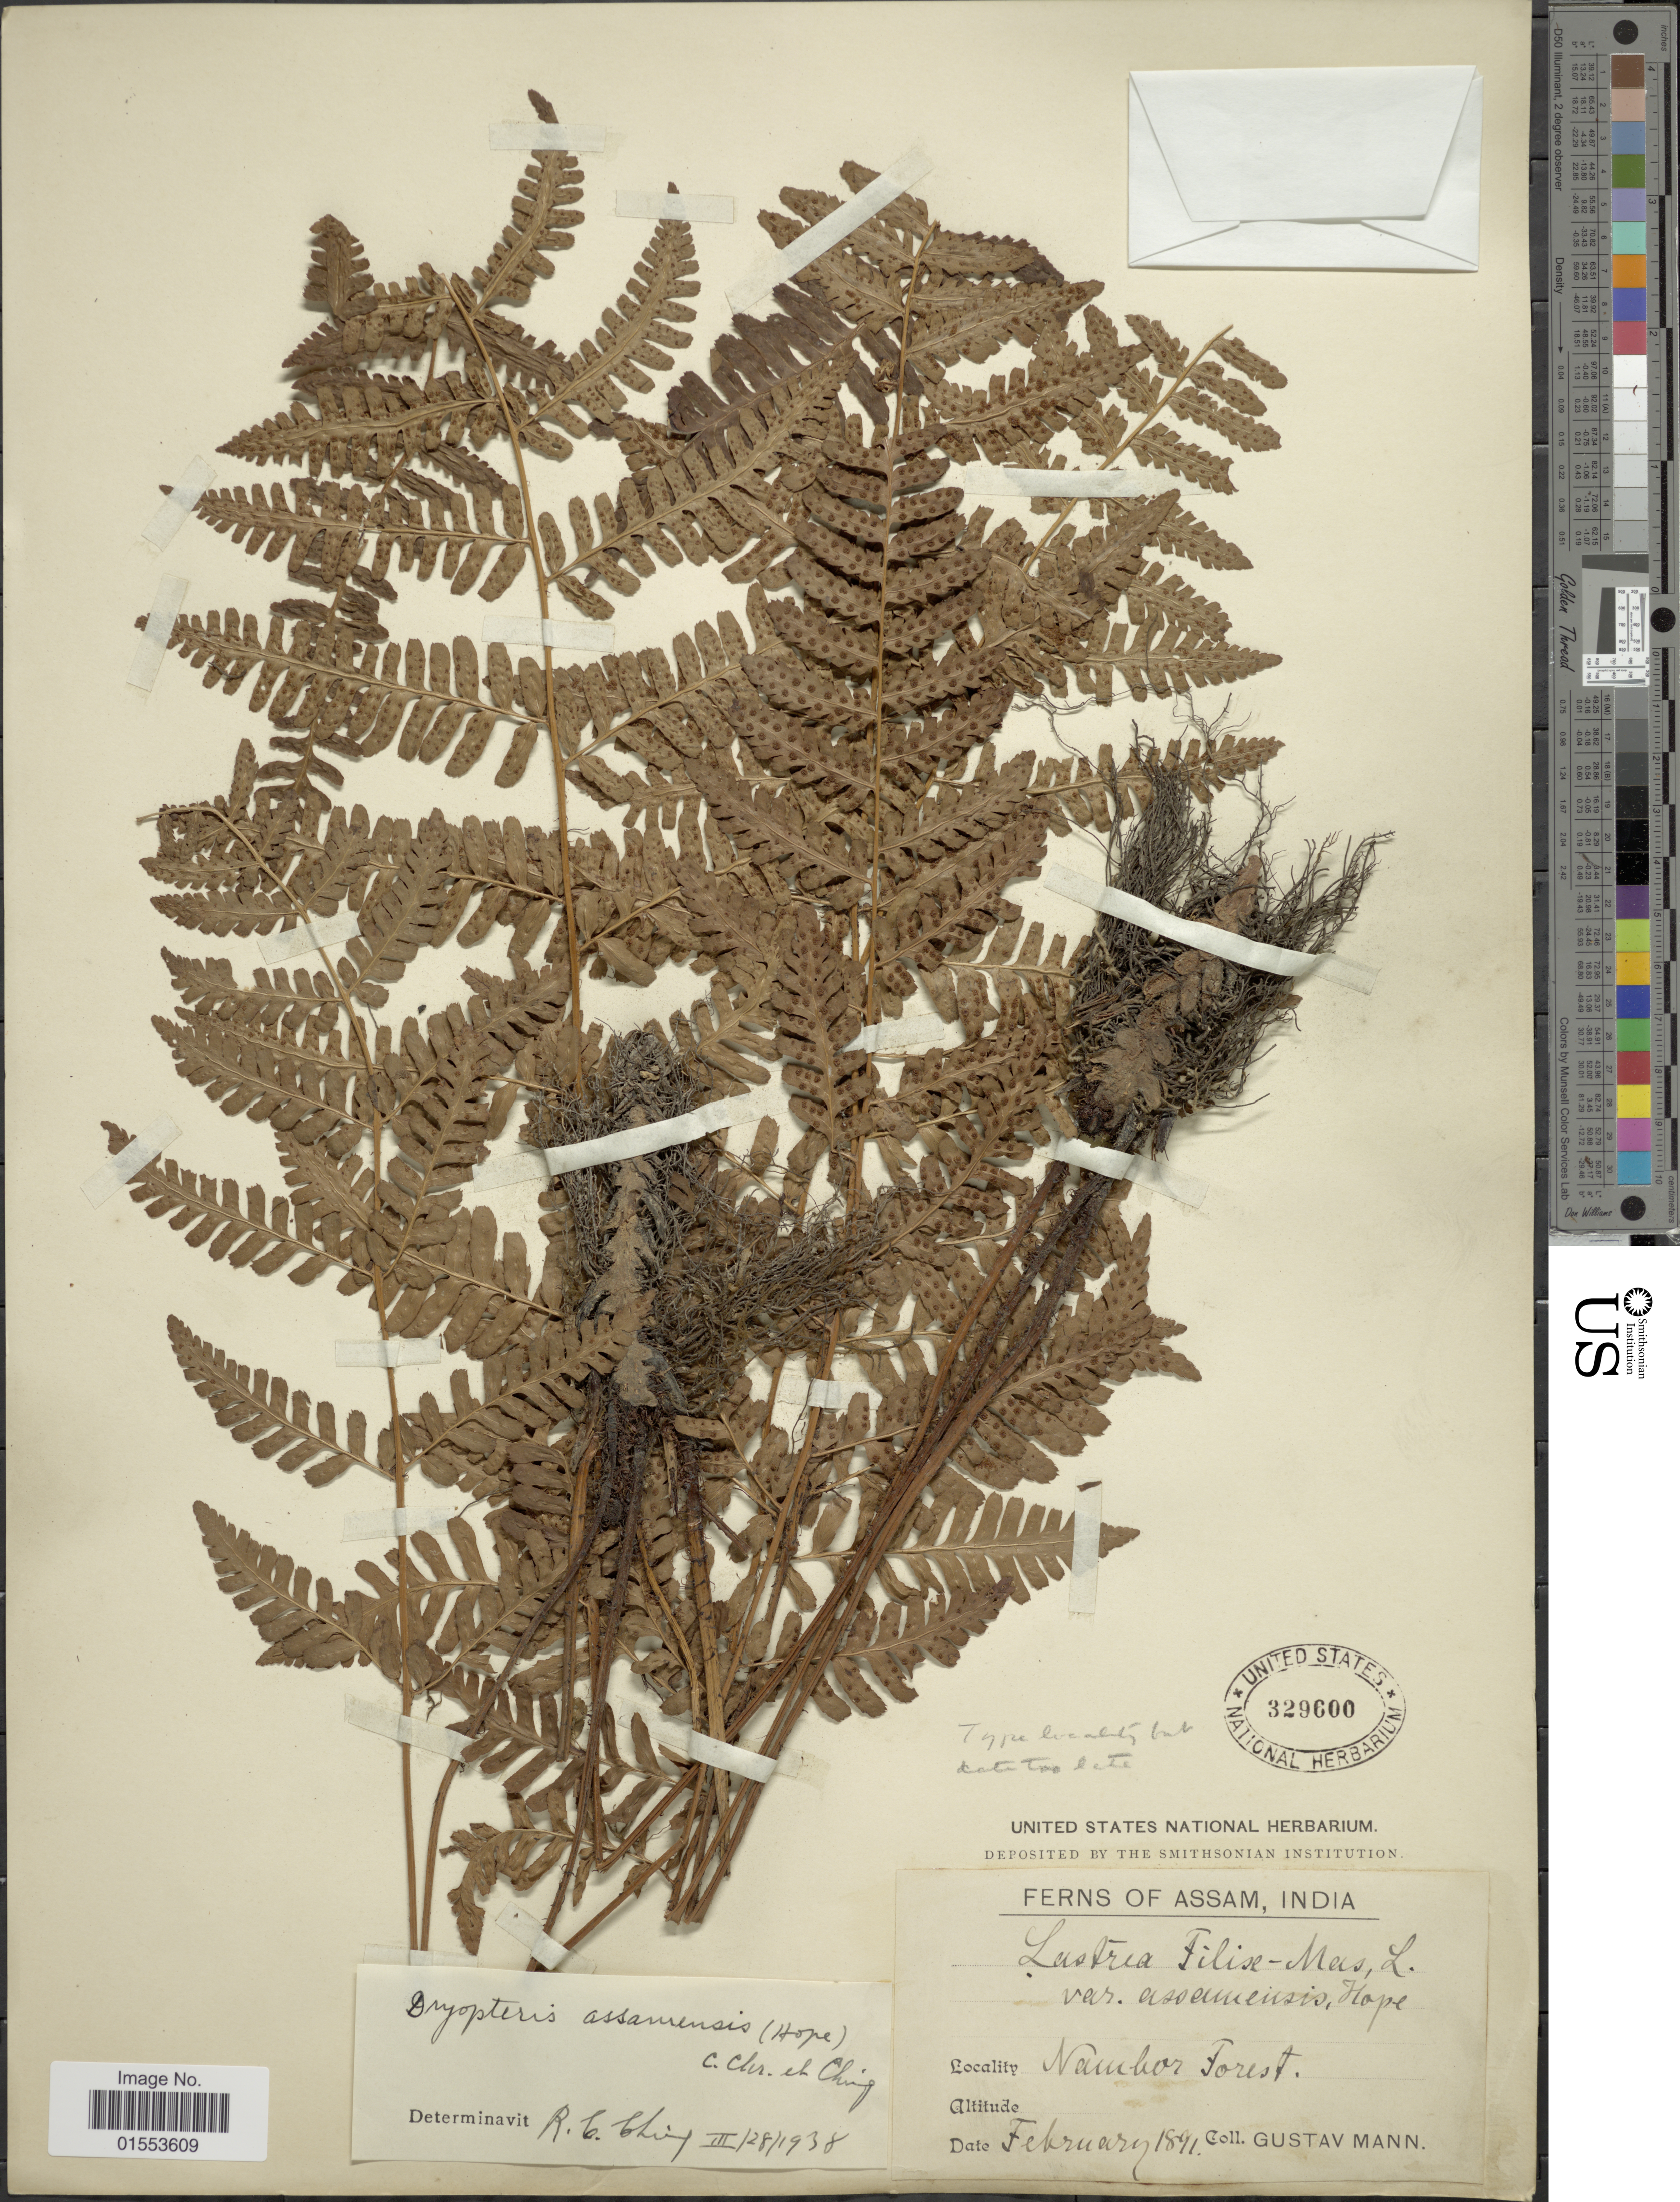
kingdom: Plantae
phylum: Tracheophyta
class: Polypodiopsida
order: Polypodiales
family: Dryopteridaceae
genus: Dryopteris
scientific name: Dryopteris assamensis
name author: (C. Hope) C. Chr. & Ching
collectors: G. Mann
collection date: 1891-02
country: India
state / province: Assam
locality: Assam, India. Nambor Forest.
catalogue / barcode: US 329600